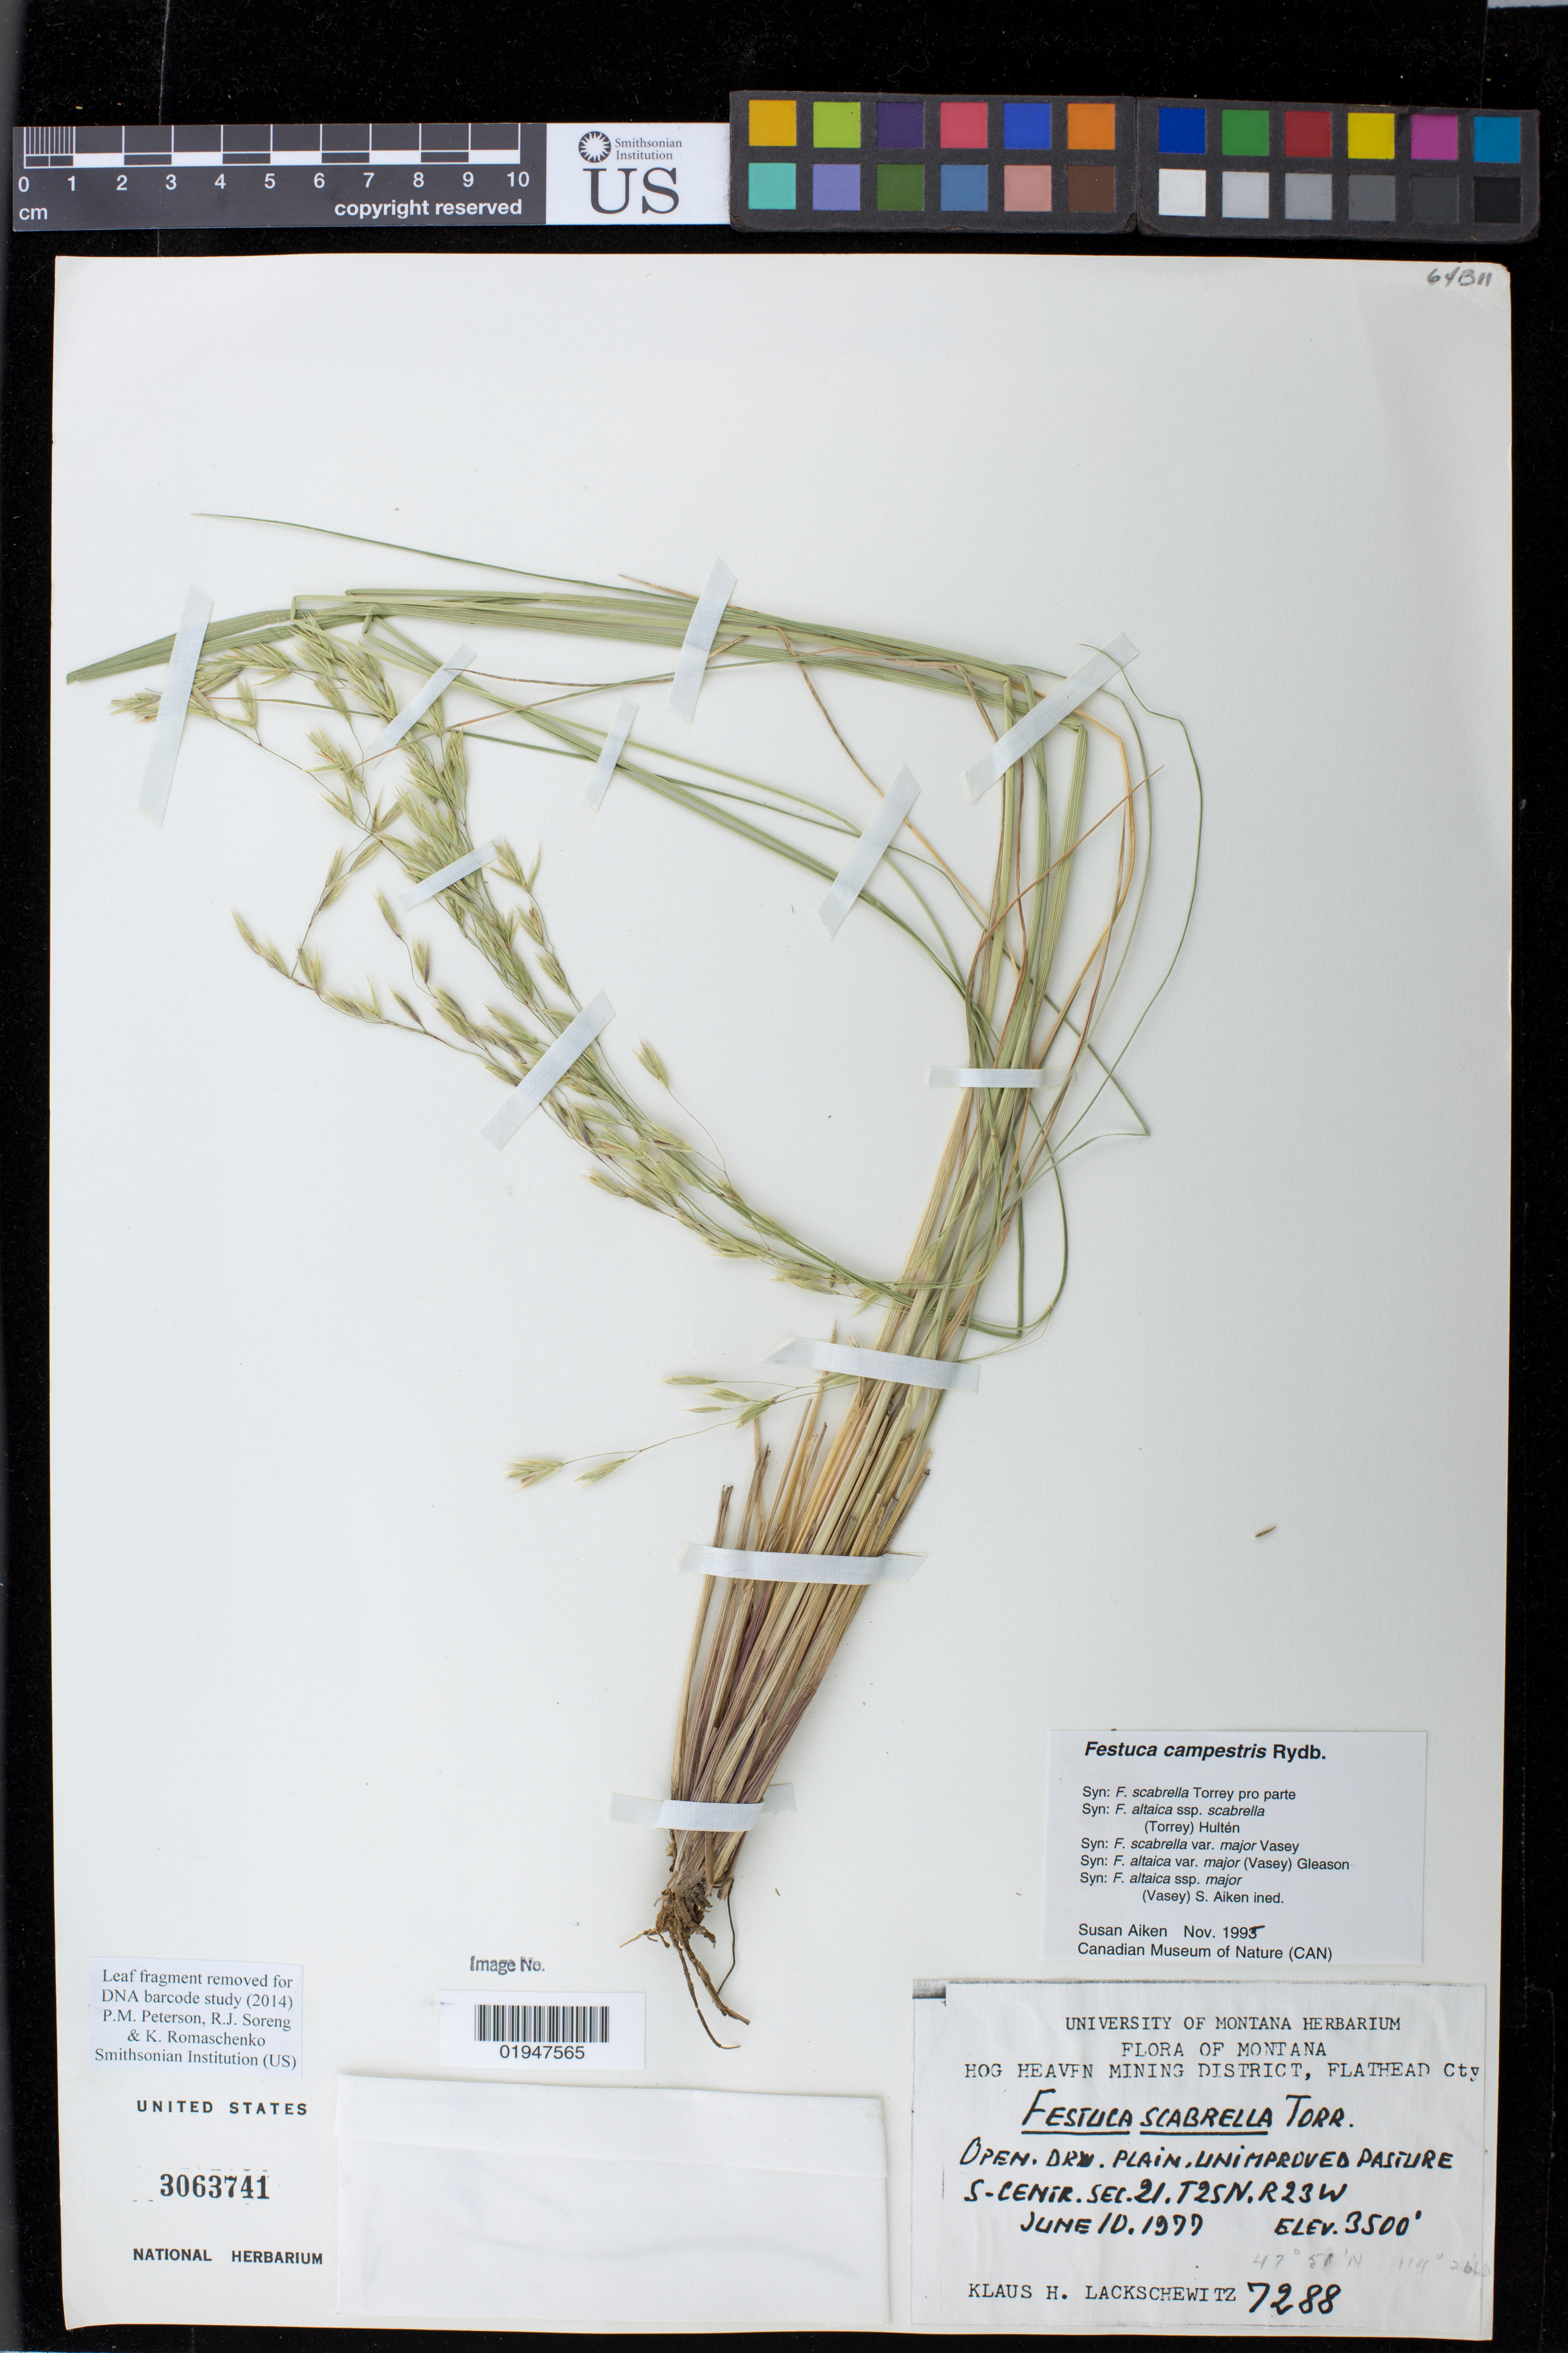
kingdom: Plantae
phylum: Tracheophyta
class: Liliopsida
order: Poales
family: Poaceae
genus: Festuca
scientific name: Festuca campestris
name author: Rydb.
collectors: K. Lackschewitz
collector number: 7288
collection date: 1977-06-10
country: United States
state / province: Montana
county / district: Flathead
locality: Hog Heaven Mining District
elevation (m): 1067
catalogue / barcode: US 3063741